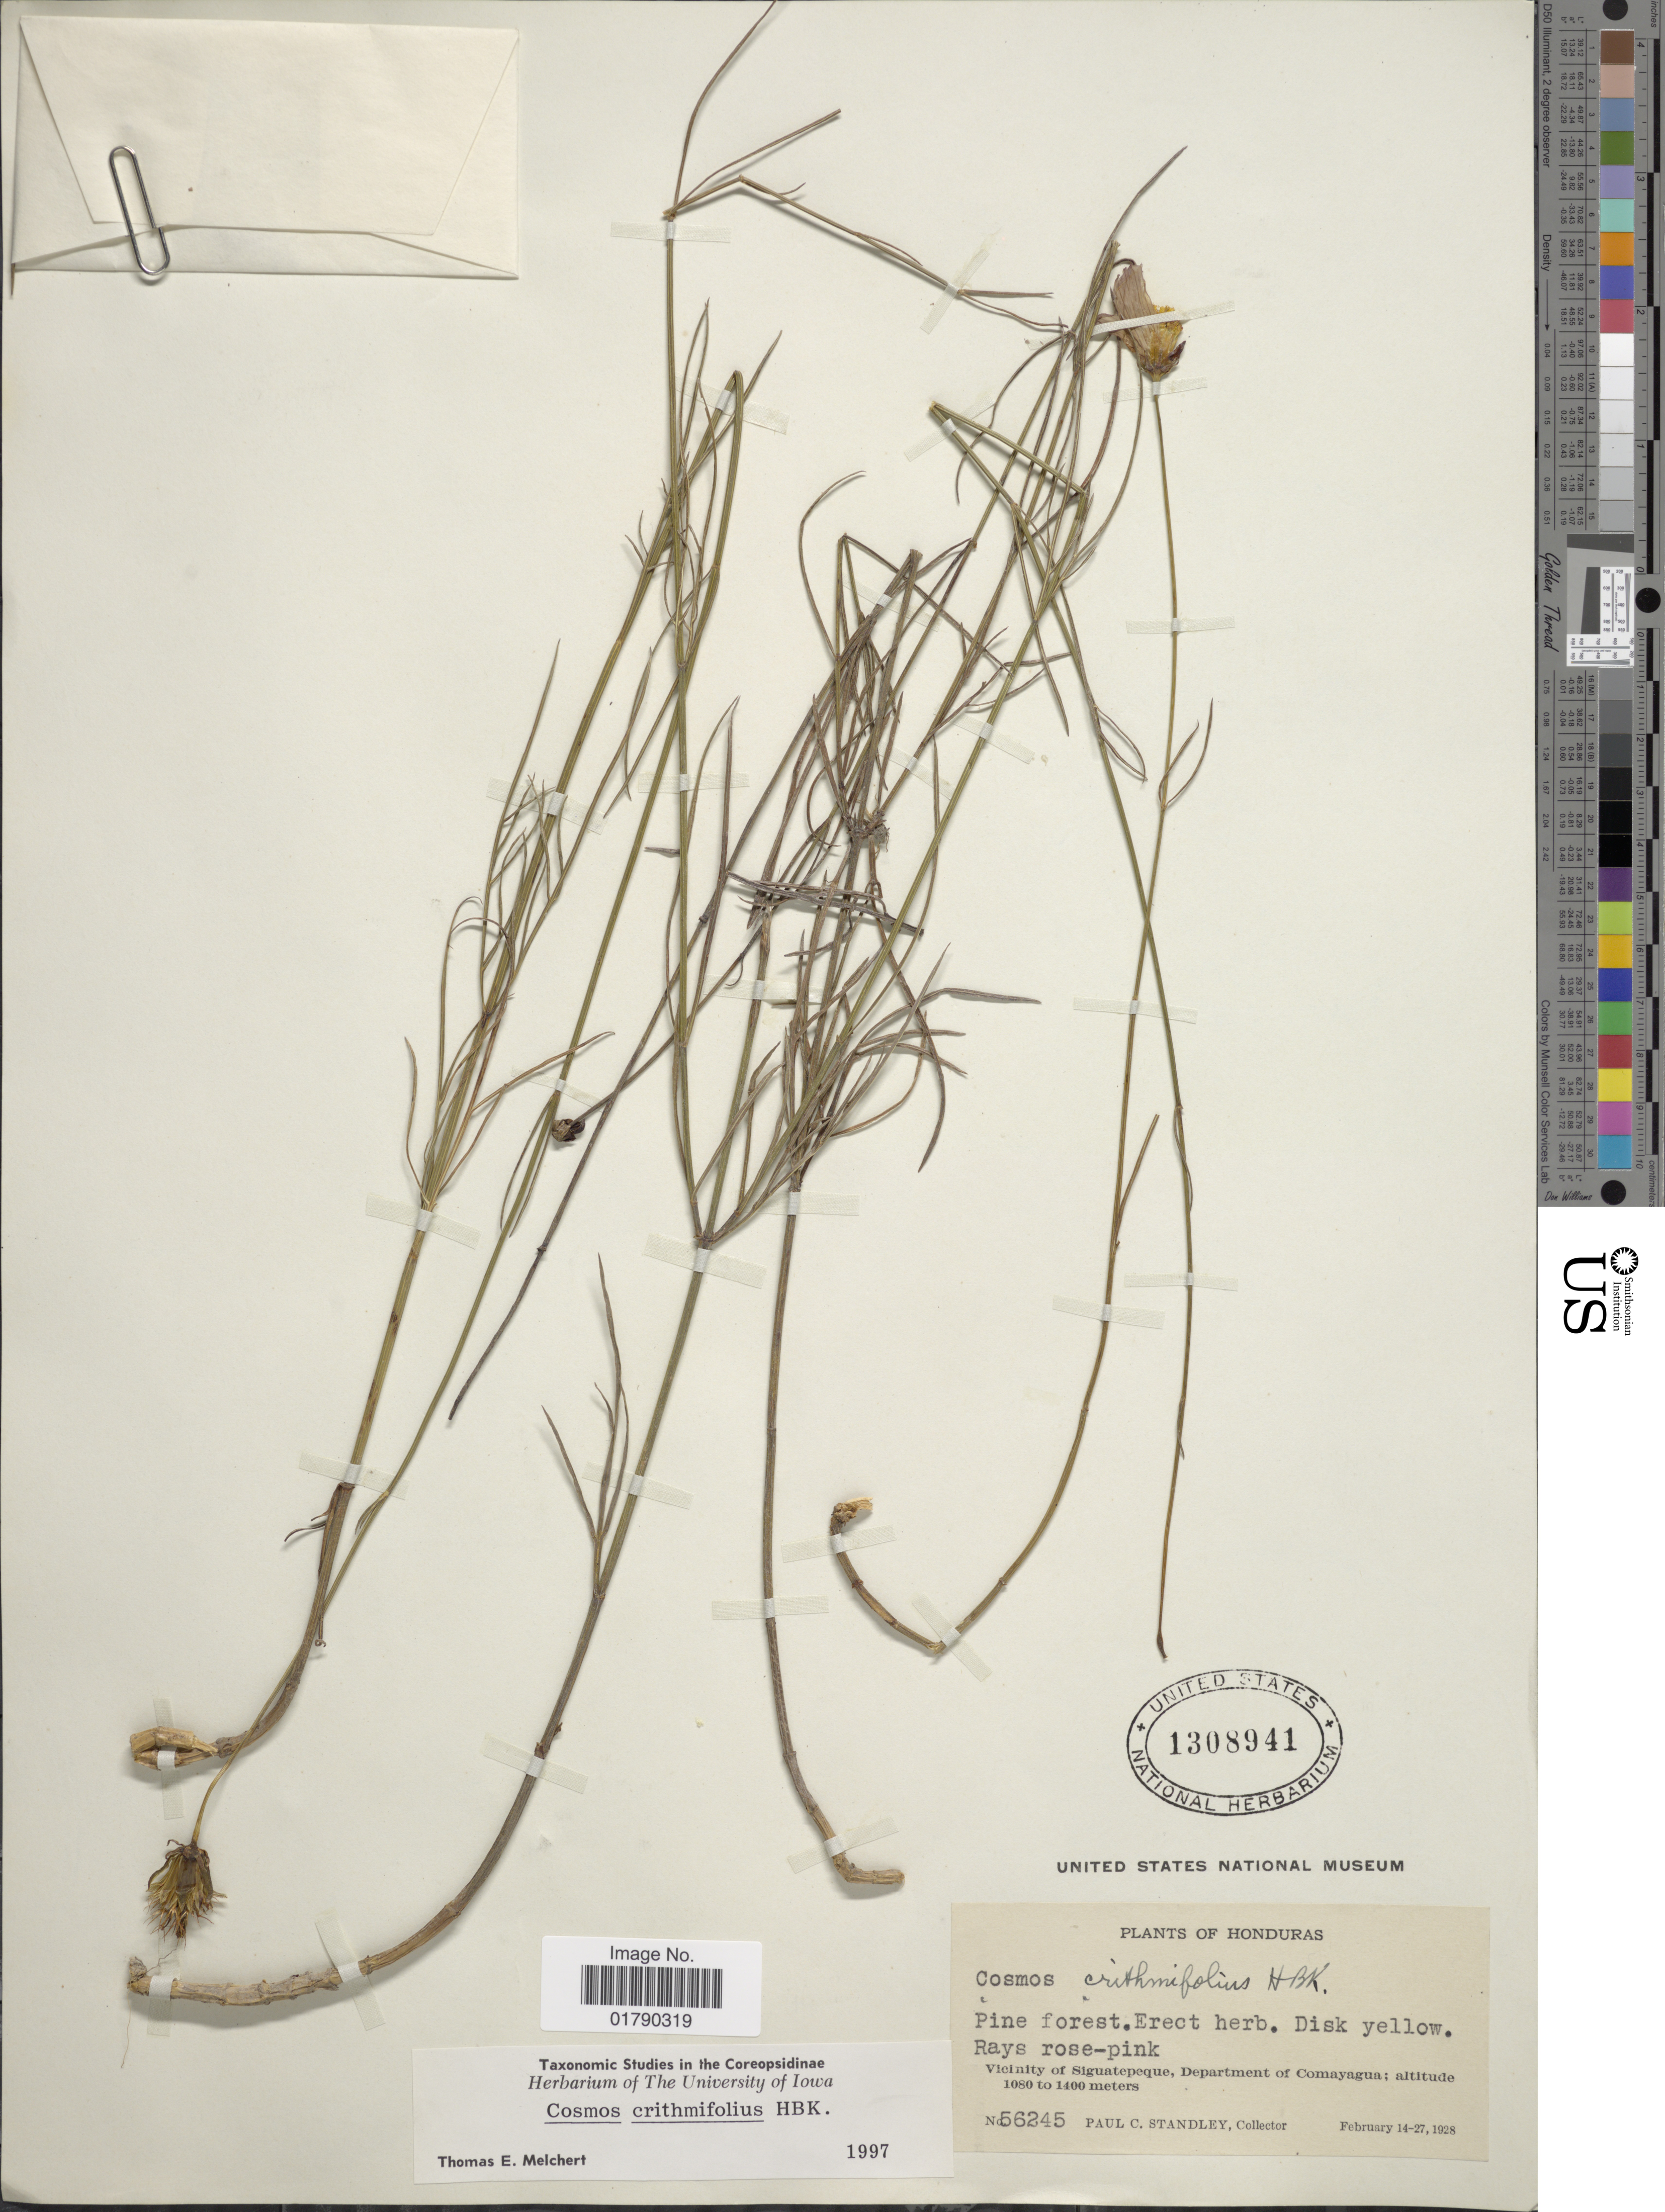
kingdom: Plantae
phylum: Tracheophyta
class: Magnoliopsida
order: Asterales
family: Asteraceae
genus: Cosmos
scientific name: Cosmos crithmifolius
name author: Kunth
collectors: P. C. Standley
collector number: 56245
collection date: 1928-02-14/1928-02-27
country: Honduras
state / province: Comayagua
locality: Vicinity of Siguatepeque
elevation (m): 1080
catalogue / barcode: US 1308941